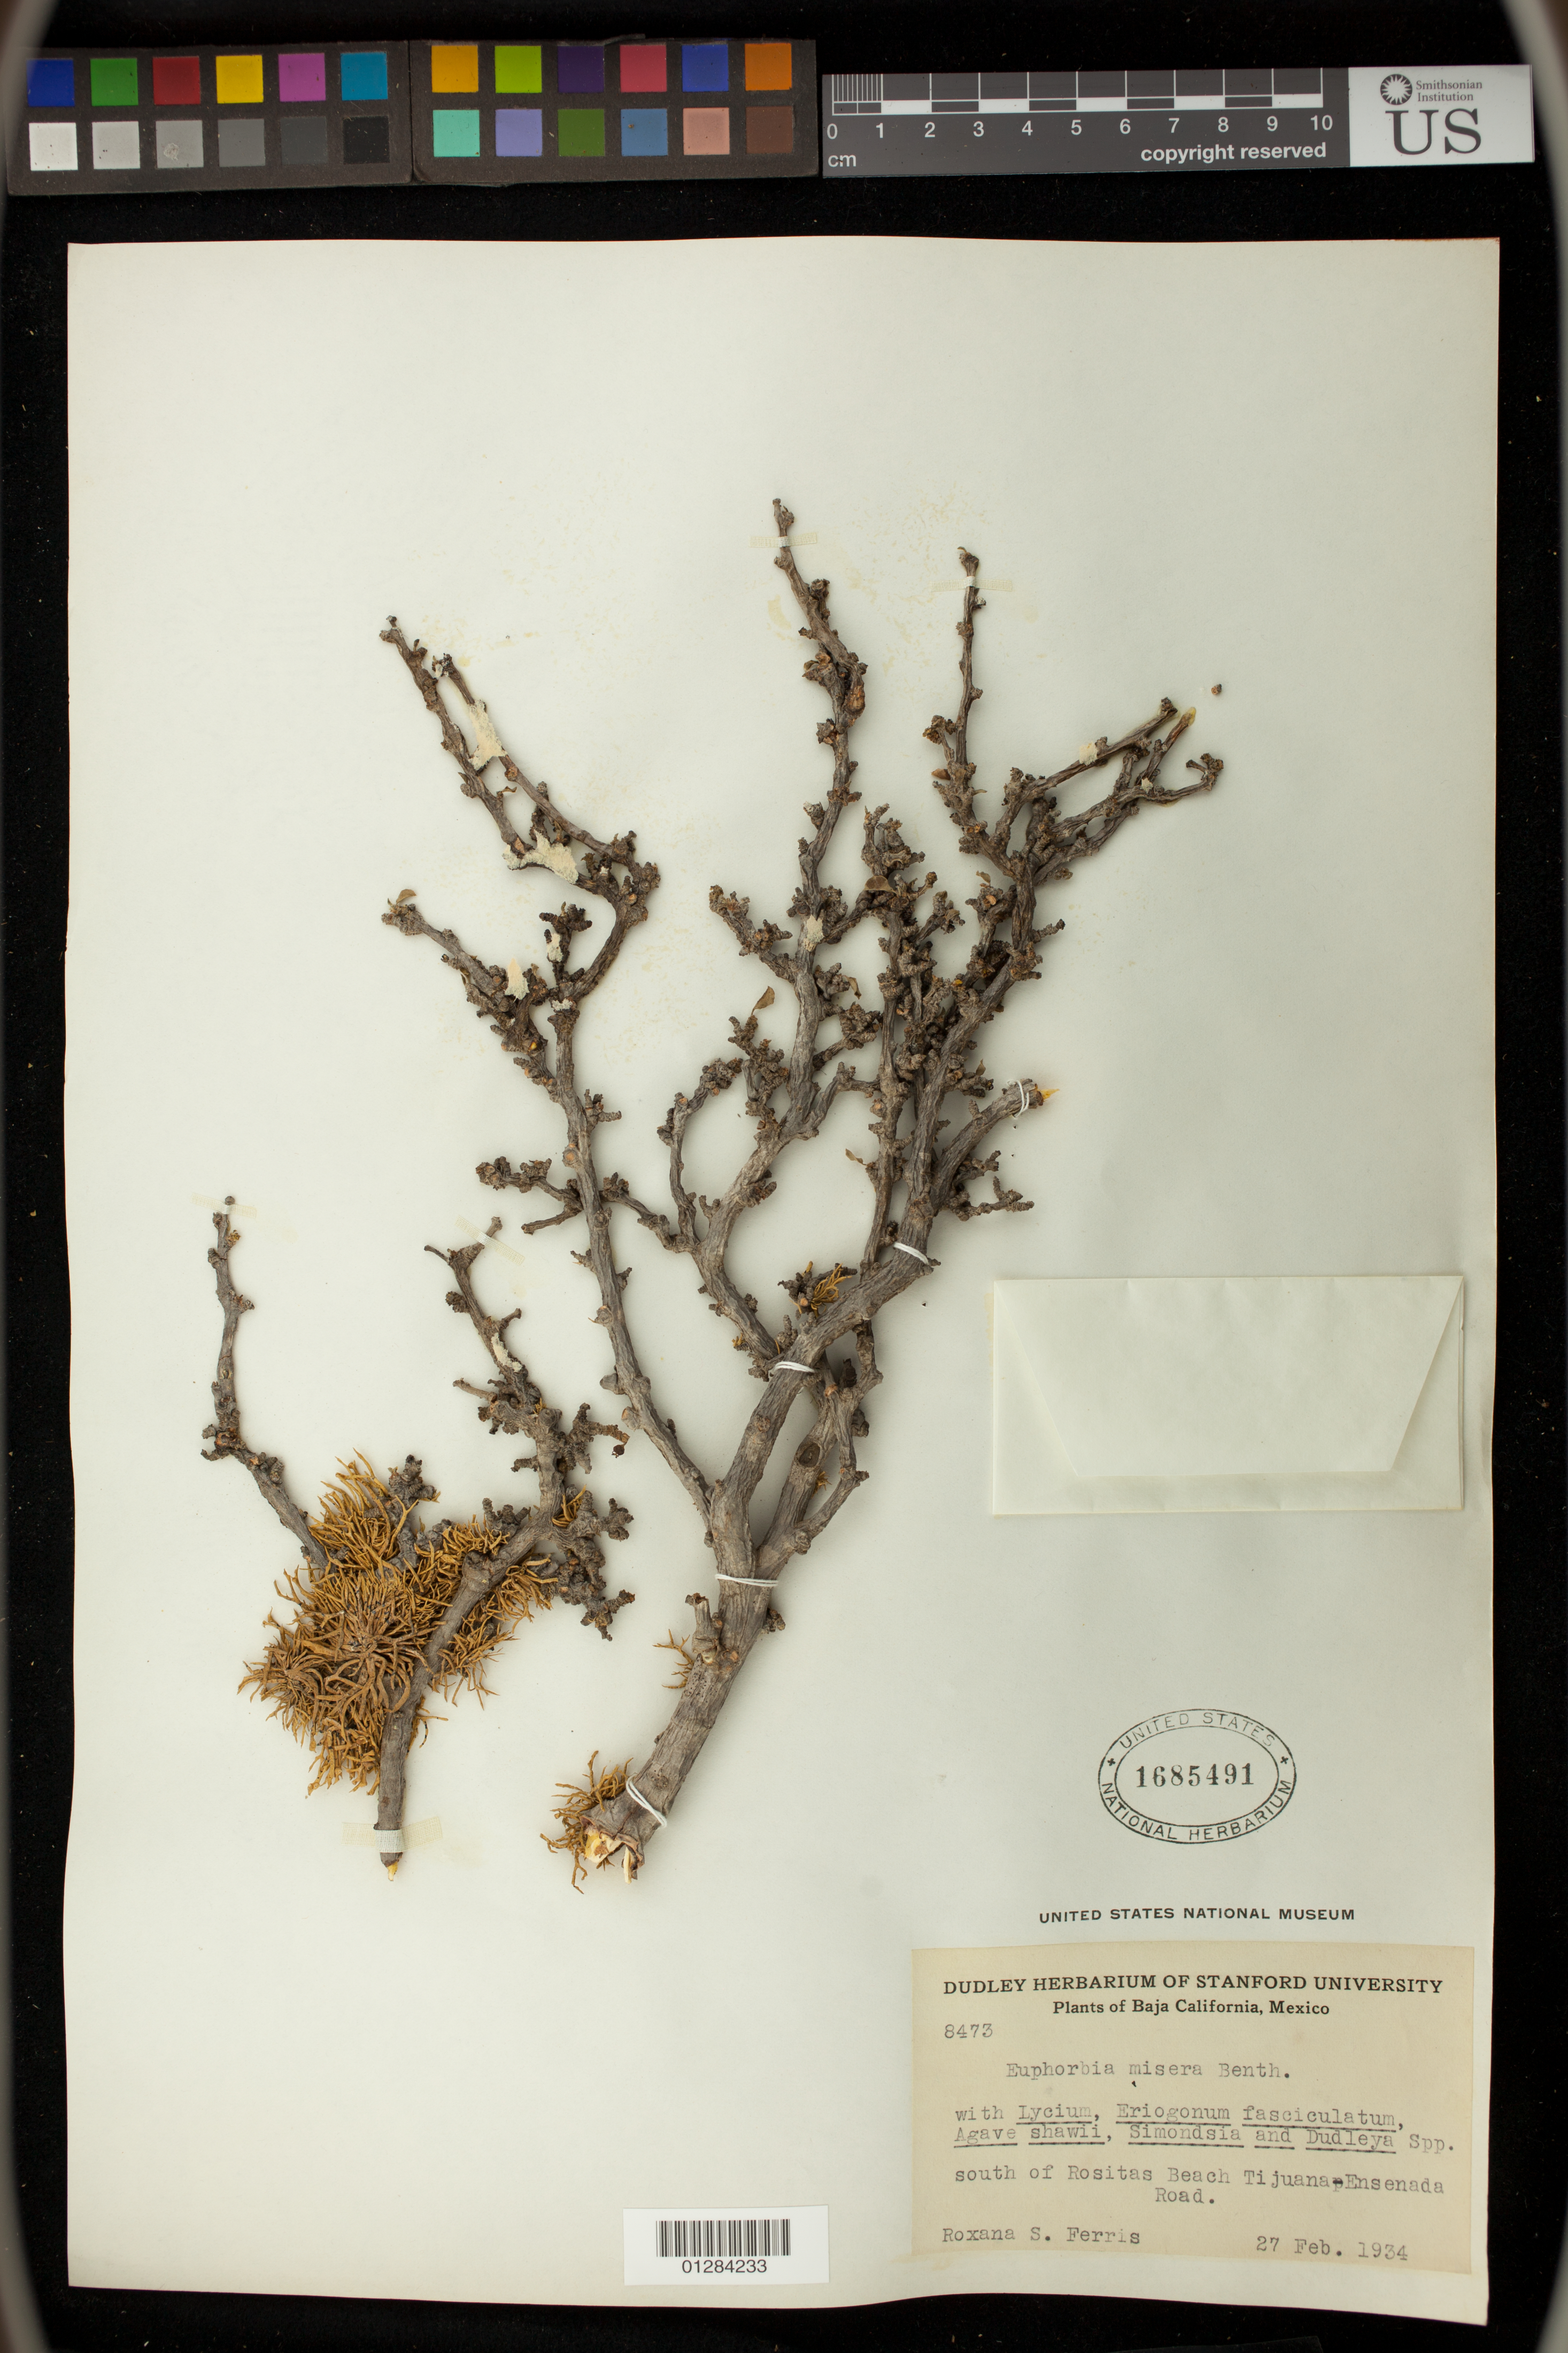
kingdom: Plantae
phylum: Tracheophyta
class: Magnoliopsida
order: Malpighiales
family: Euphorbiaceae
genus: Euphorbia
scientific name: Euphorbia misera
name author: Benth.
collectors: R. S. Ferris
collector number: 1478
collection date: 1934-02-27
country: Mexico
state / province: Baja California Norte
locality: Baja California. South of Rositas Beach Tijuana - Ensenada Road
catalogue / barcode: US 1685491